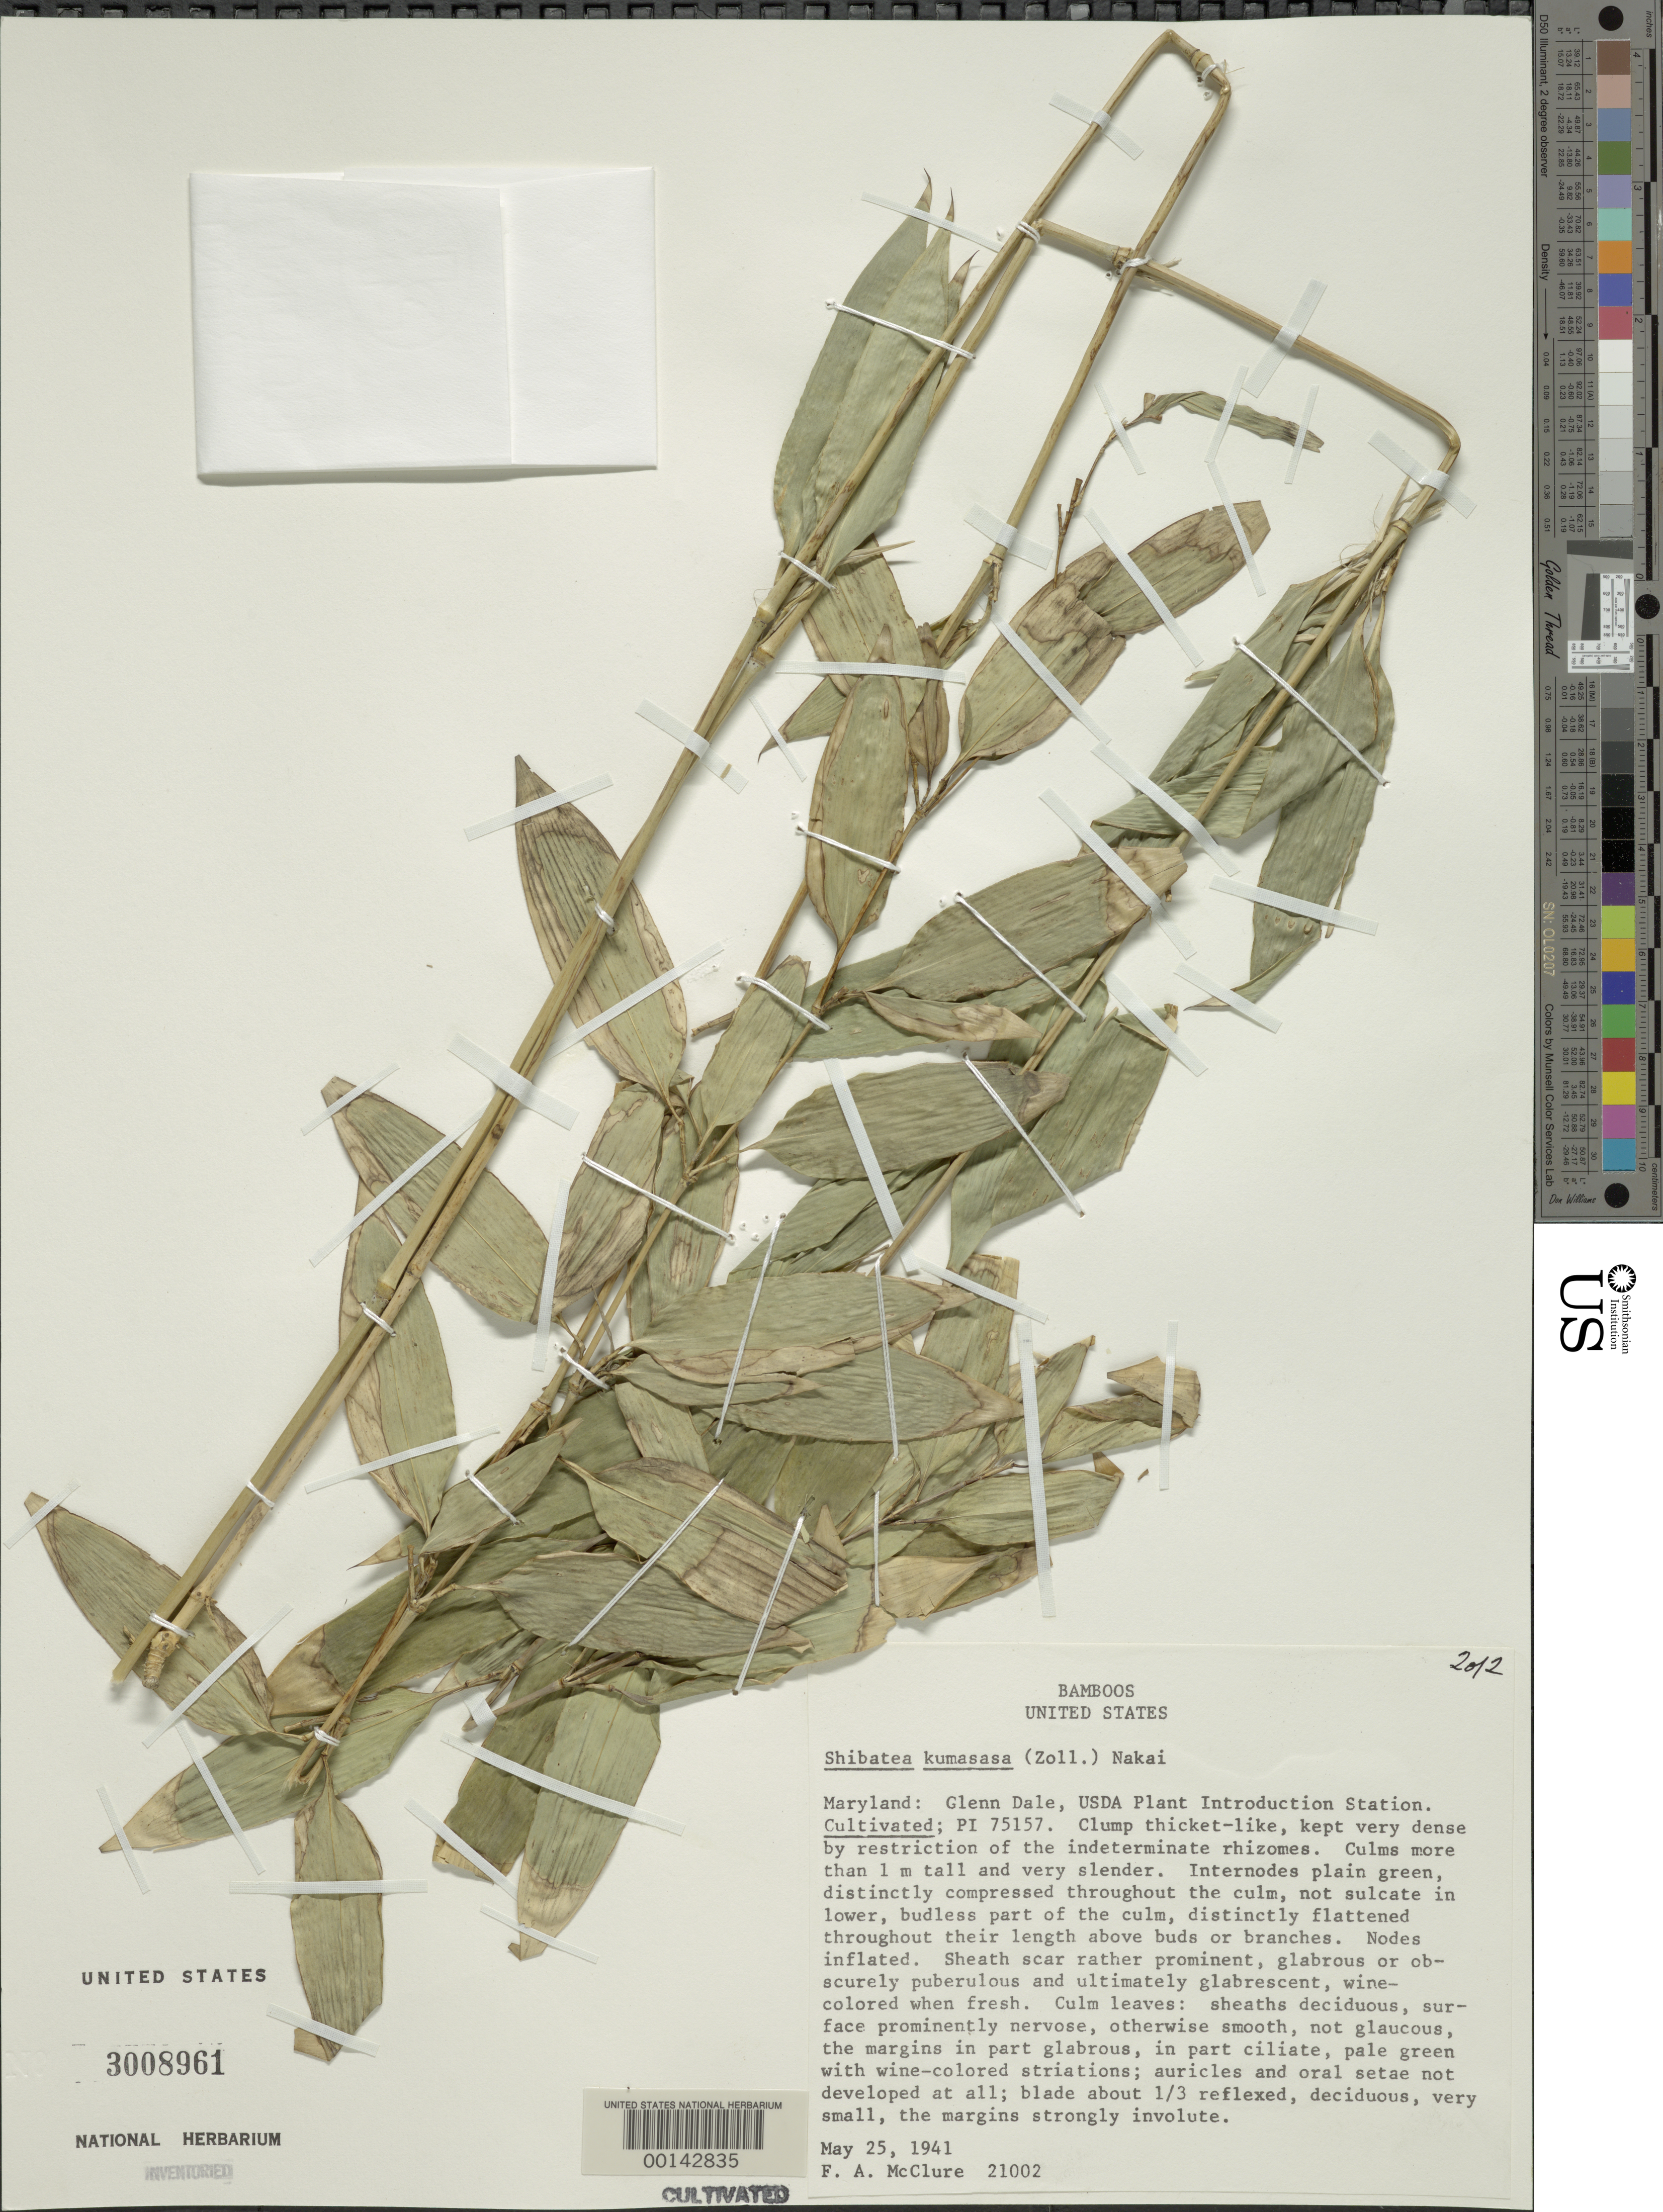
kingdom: Plantae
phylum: Tracheophyta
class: Liliopsida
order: Poales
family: Poaceae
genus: Shibataea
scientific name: Shibataea kumasasa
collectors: F. A. McClure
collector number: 21002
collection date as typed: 25 May 1941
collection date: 1941-05-25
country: United States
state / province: Maryland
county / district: Prince George's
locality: Glenndale, usda pi stat.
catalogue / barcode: US 3008961